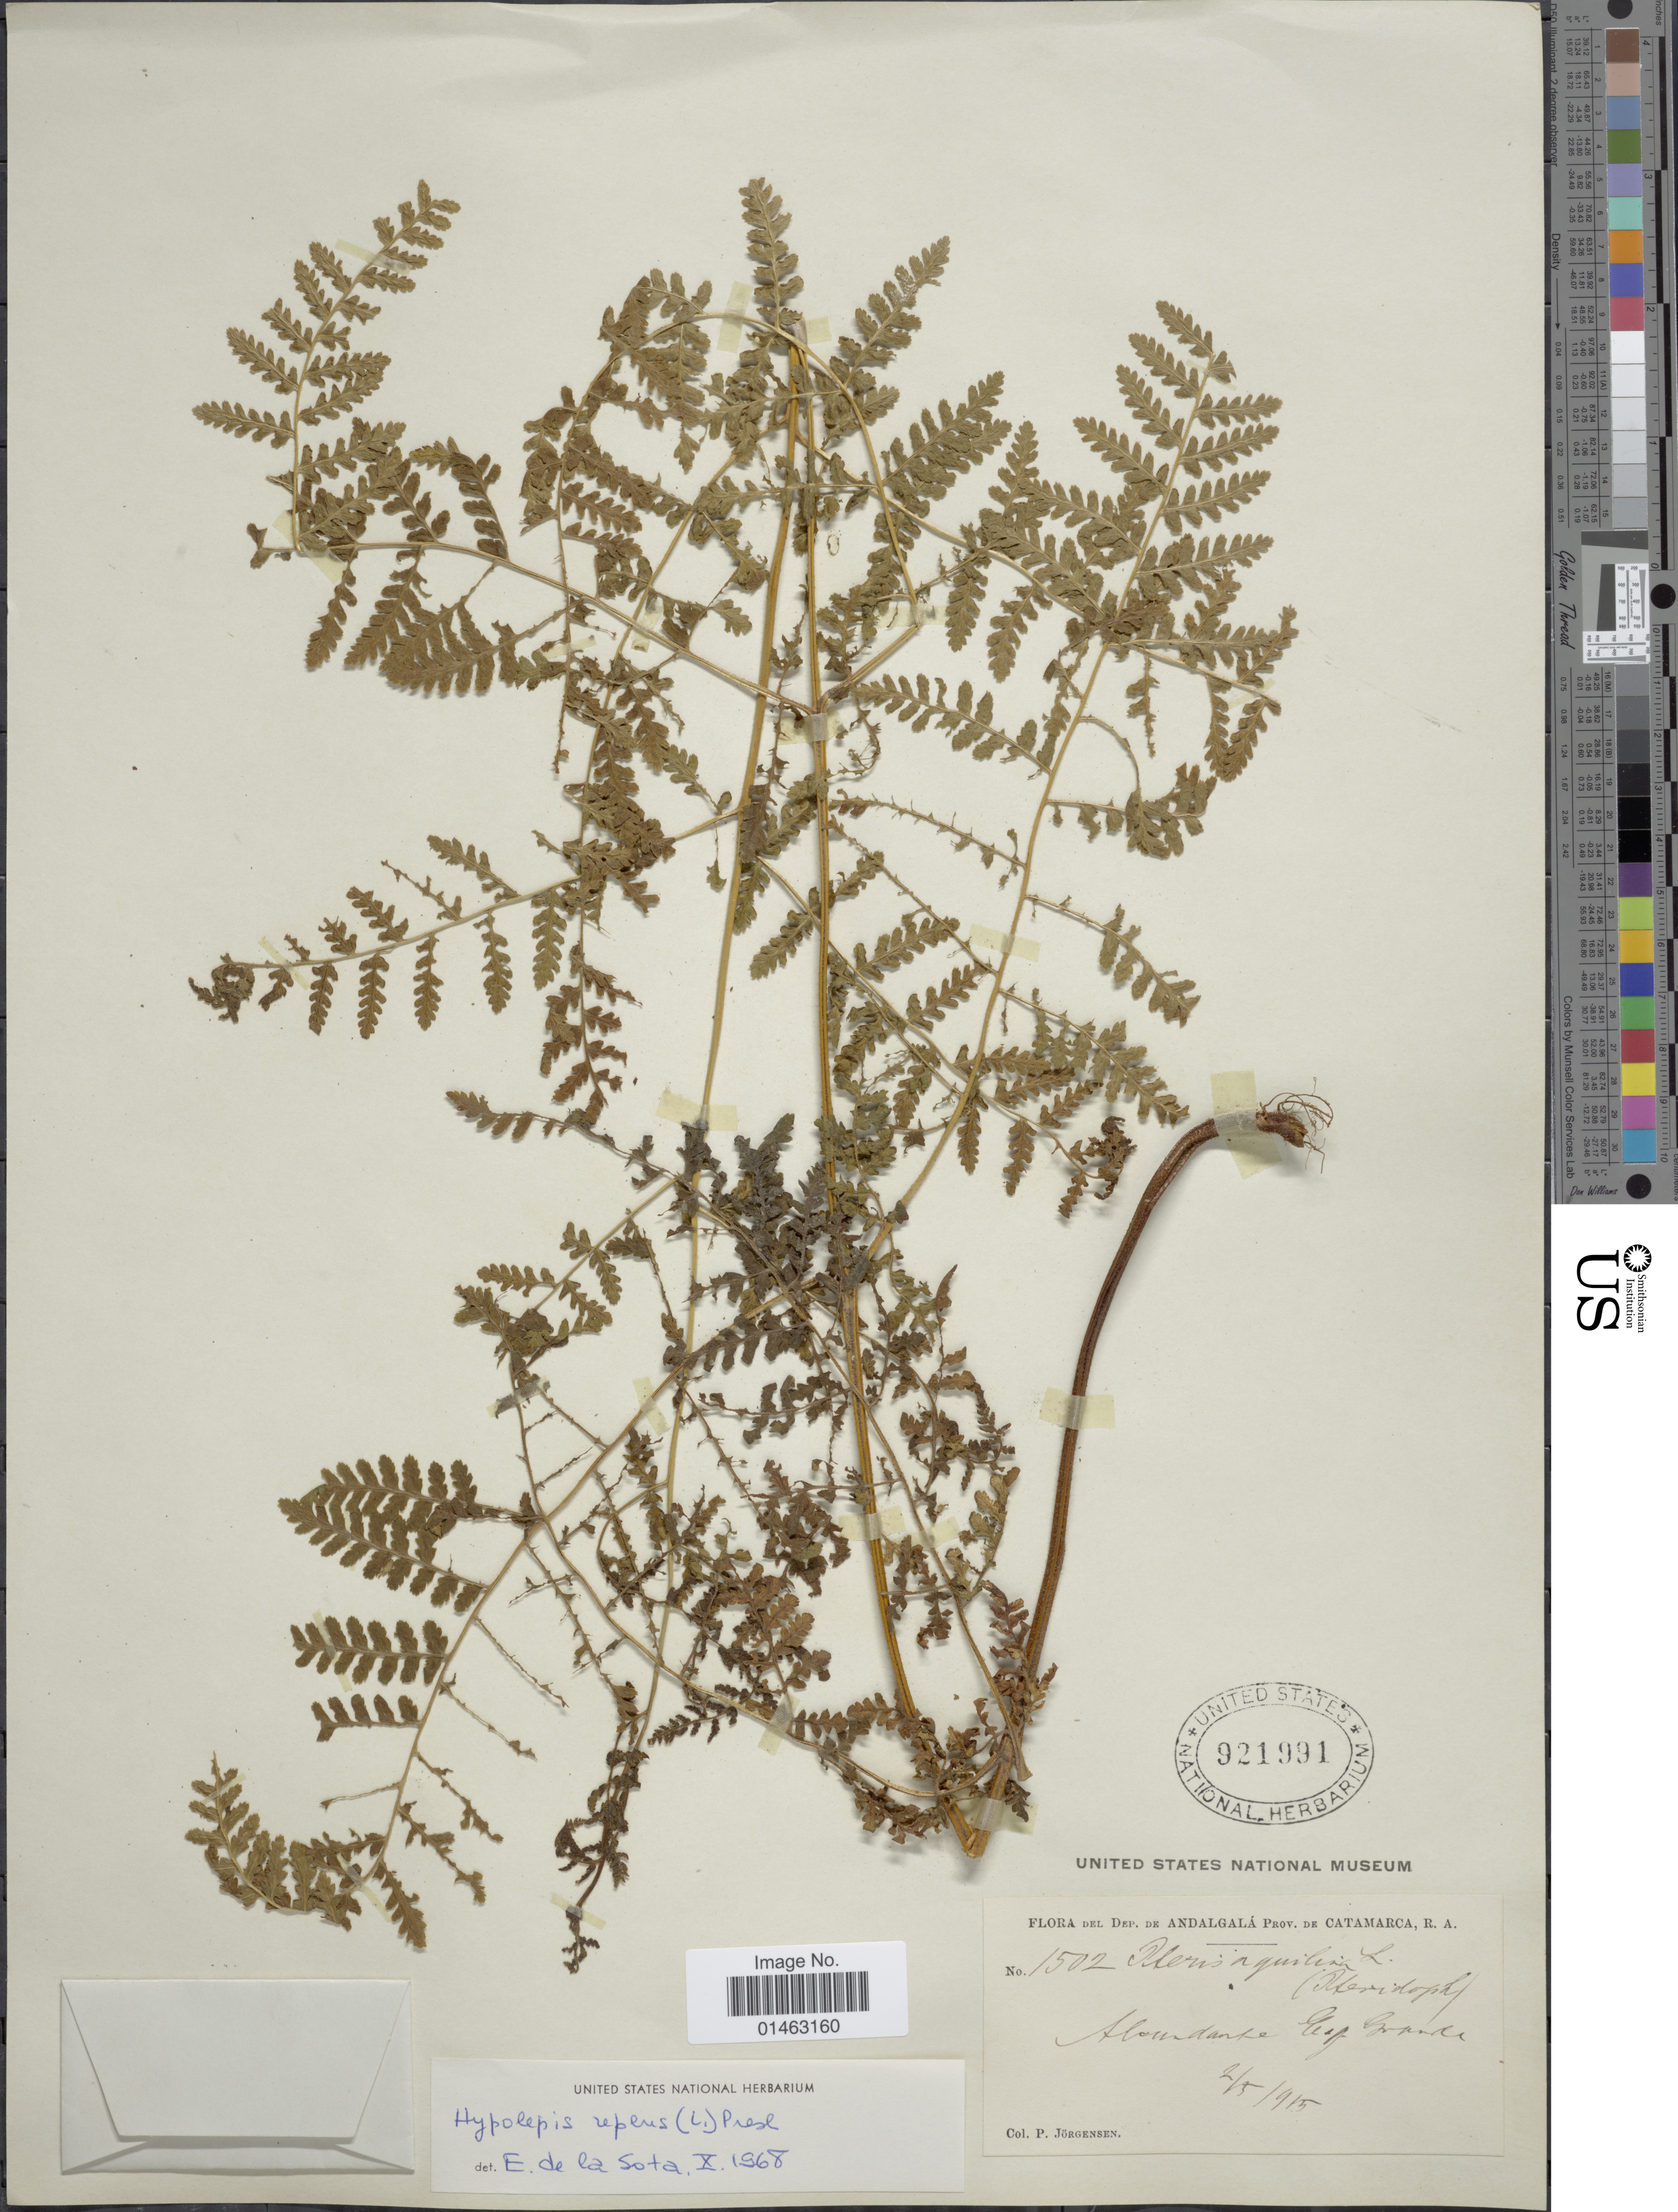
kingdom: Plantae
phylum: Tracheophyta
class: Polypodiopsida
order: Polypodiales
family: Dennstaedtiaceae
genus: Hypolepis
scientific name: Hypolepis repens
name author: (L.) C. Presl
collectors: P. Jörgensen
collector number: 1502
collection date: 1915-05-02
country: Argentina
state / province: Catamarca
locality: Dep. de Andalgalá Prov. de Catamarca, R.A.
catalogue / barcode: US 921991